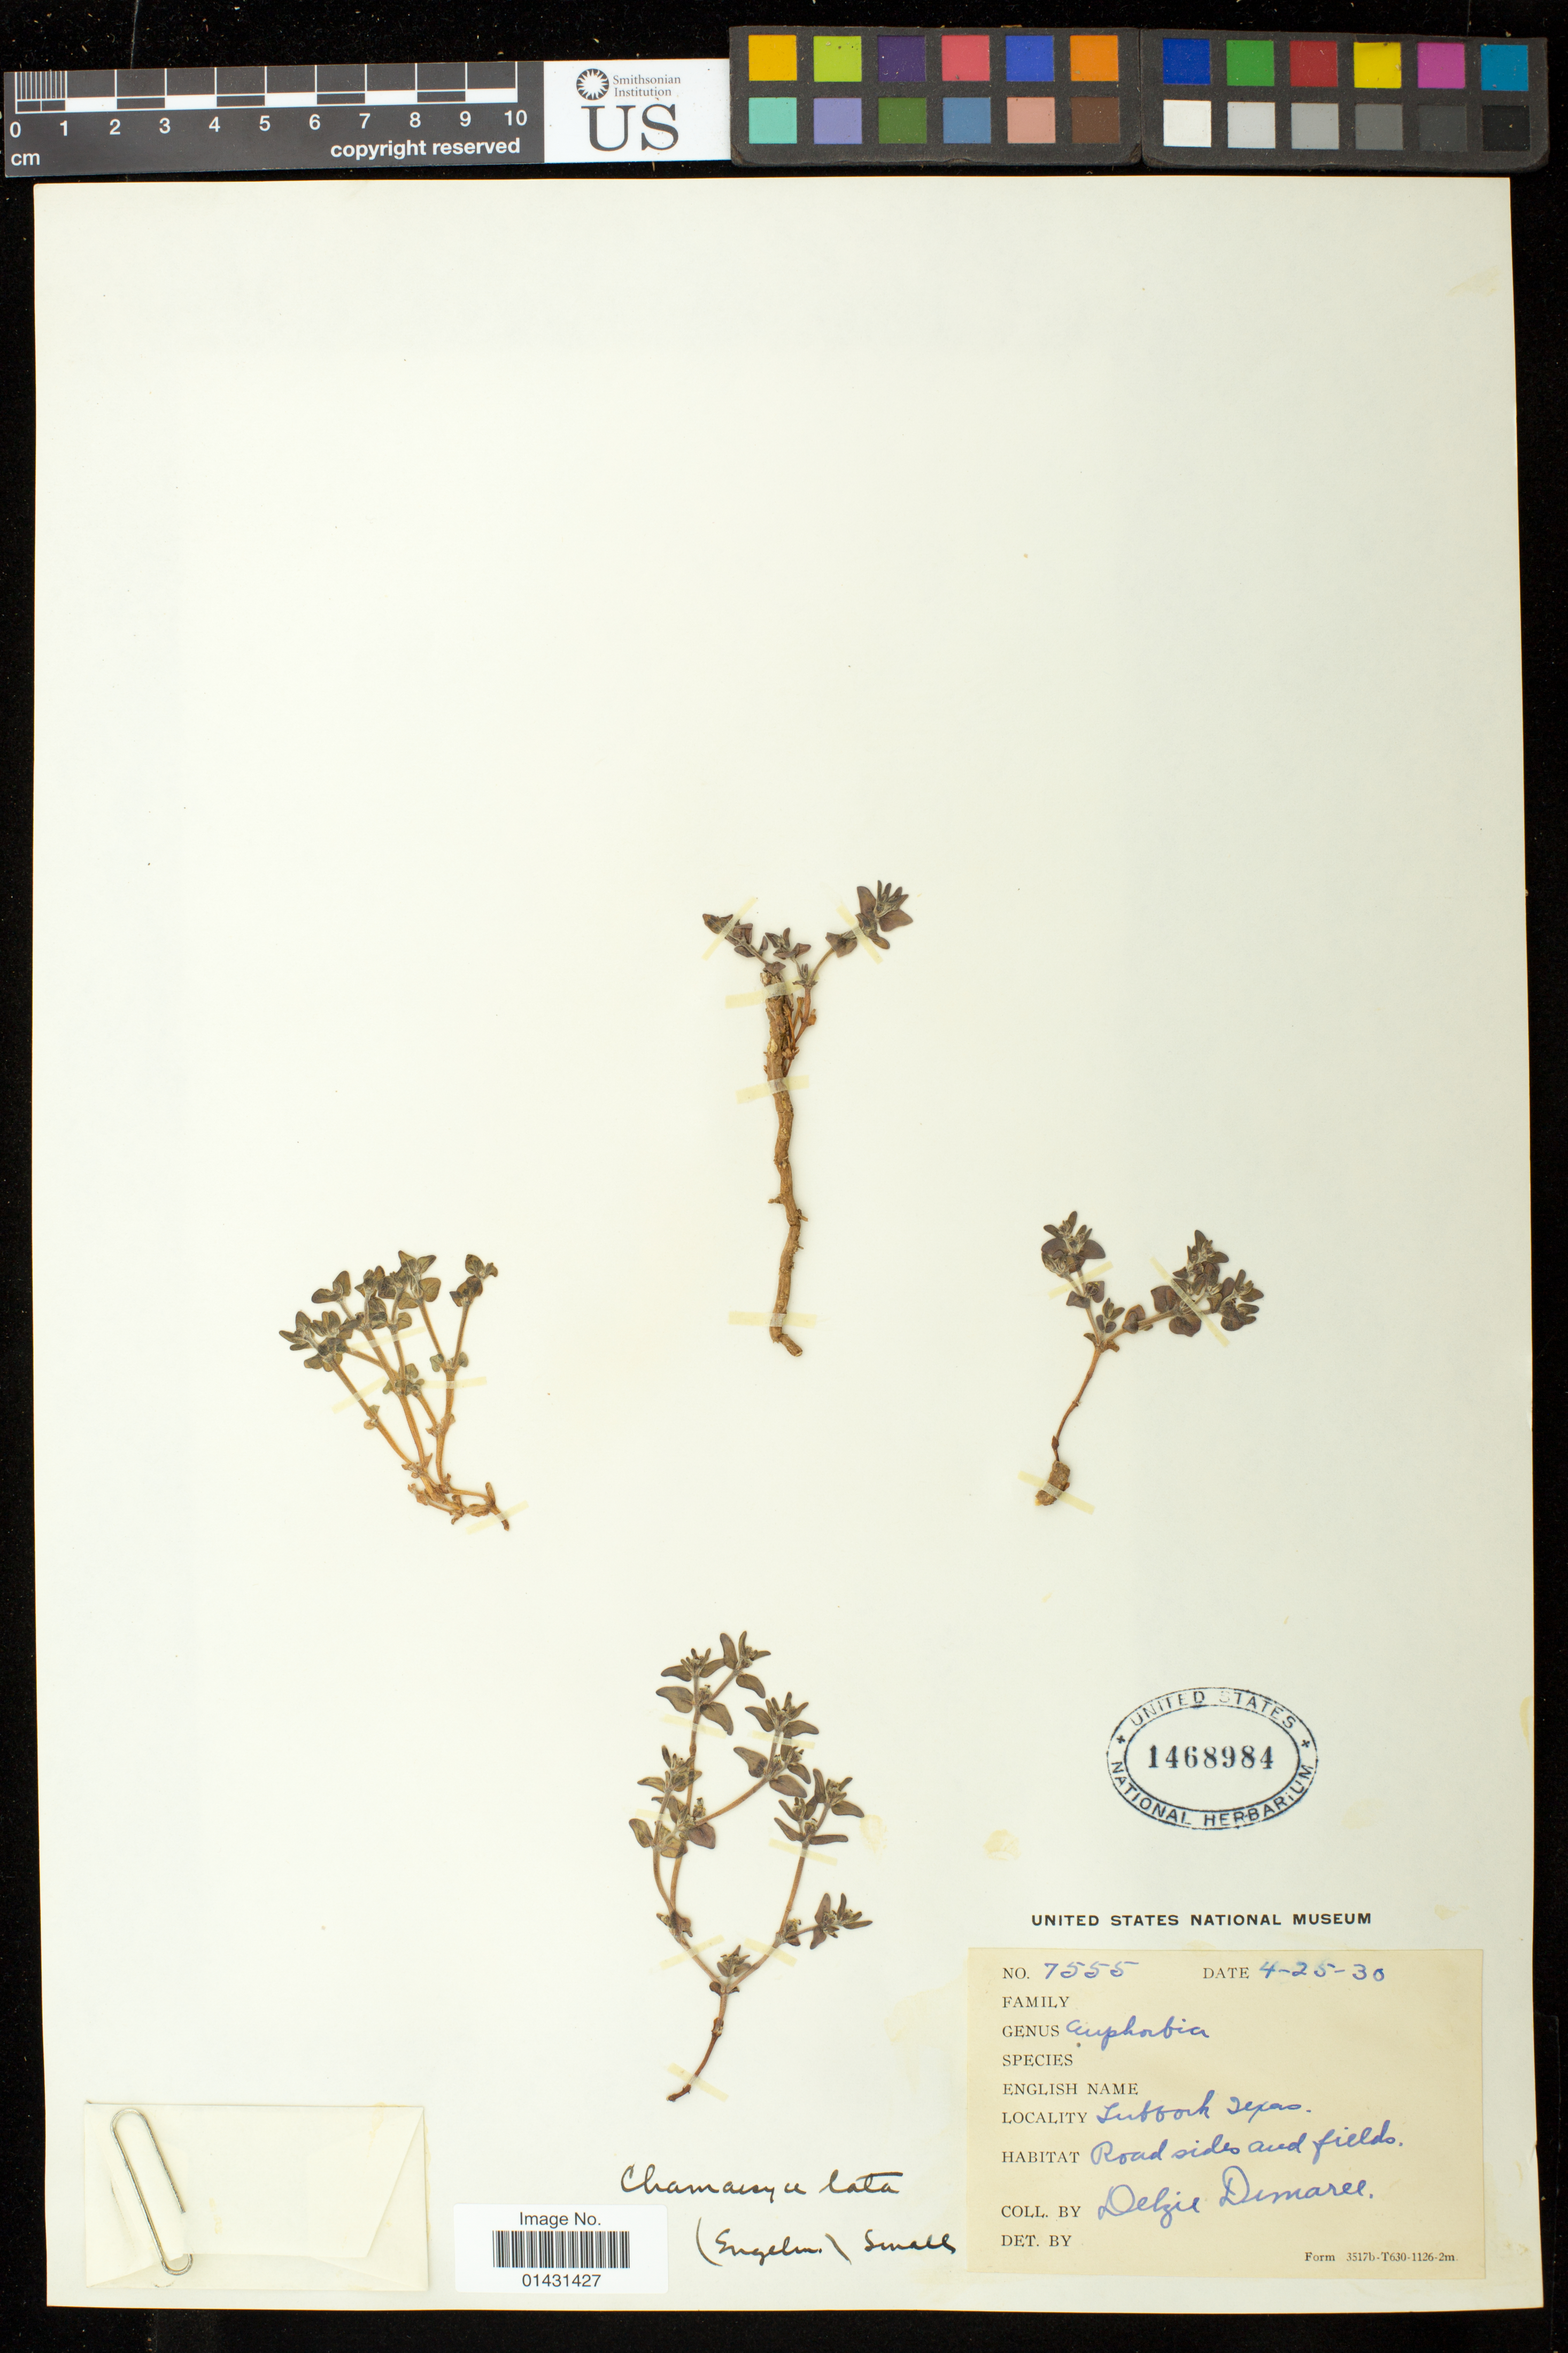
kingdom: Plantae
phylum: Tracheophyta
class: Magnoliopsida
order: Malpighiales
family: Euphorbiaceae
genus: Euphorbia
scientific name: Euphorbia laxa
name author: Drake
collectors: D. Demaree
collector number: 7555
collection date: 1930-04-25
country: United States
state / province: Texas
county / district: Lubbock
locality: Lubbock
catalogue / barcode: US 1468984